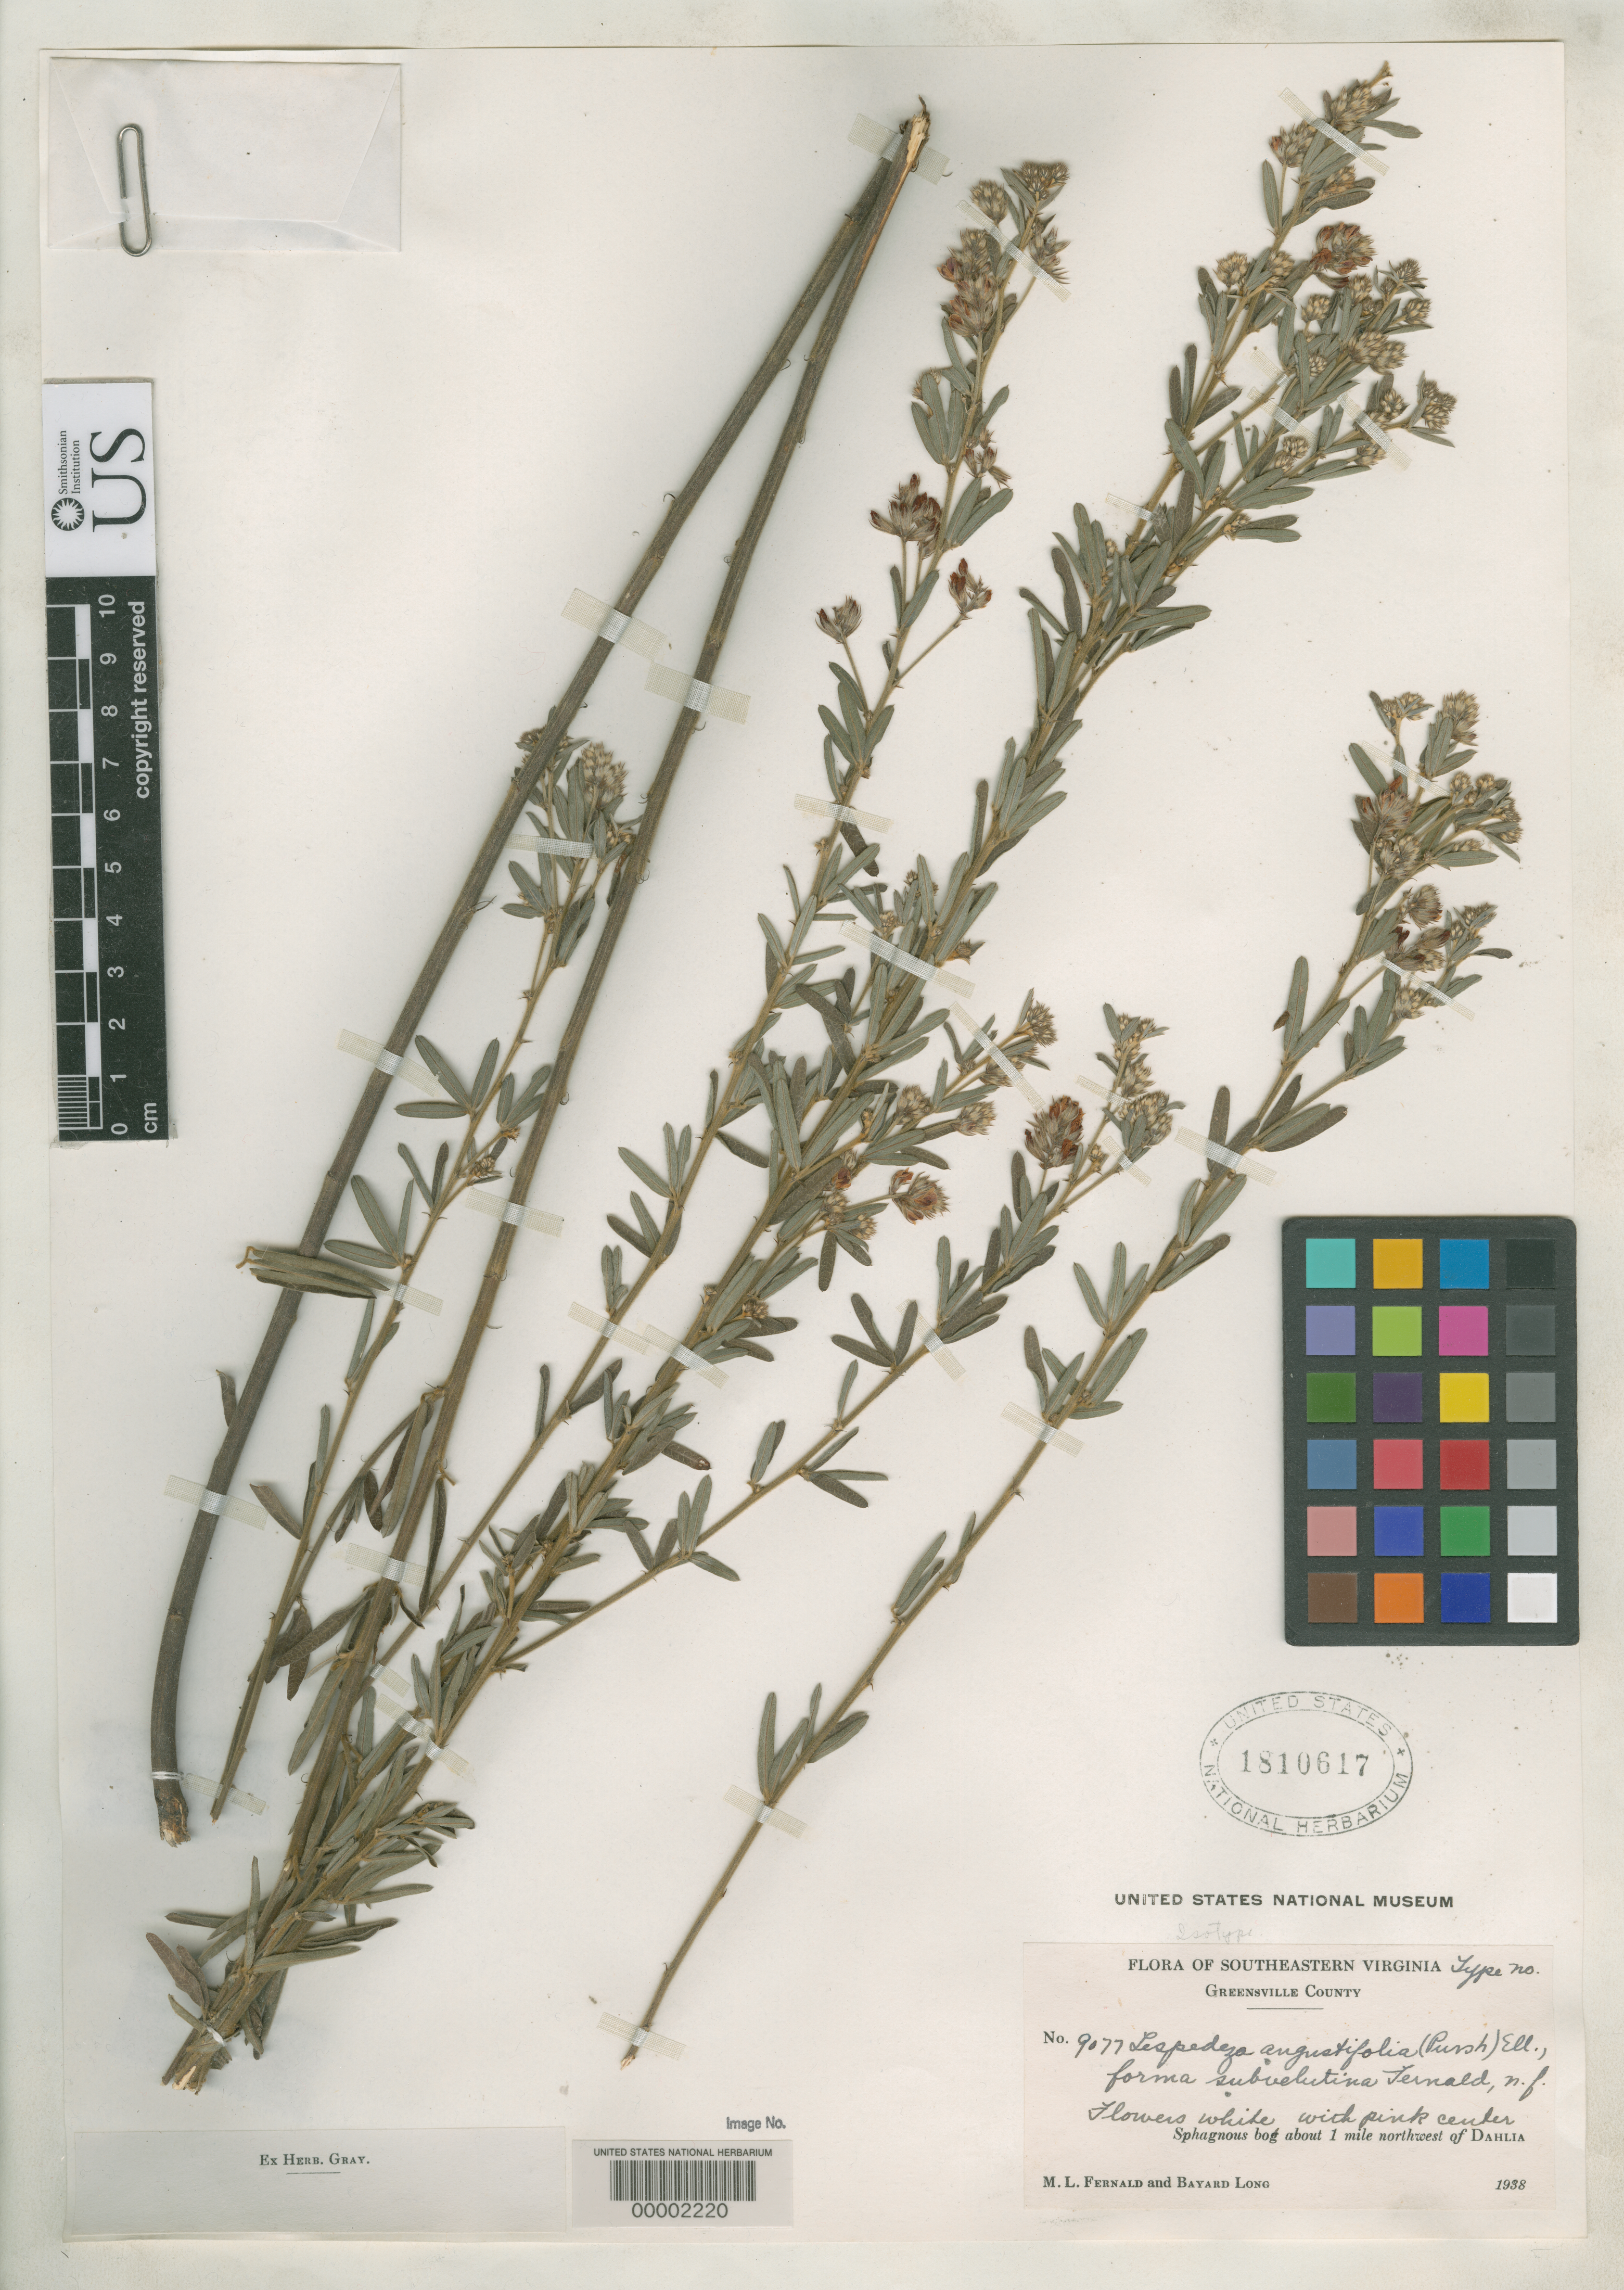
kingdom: Plantae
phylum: Tracheophyta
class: Magnoliopsida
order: Fabales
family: Fabaceae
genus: Lespedeza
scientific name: Lespedeza angustifolia f. subvelutina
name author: Fernald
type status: Isotype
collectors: M. L. Fernald & B. H. Long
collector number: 9077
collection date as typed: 1938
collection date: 1938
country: United States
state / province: Virginia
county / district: Greensville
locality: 1 m NW of Dahlia.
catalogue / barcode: US 1810617